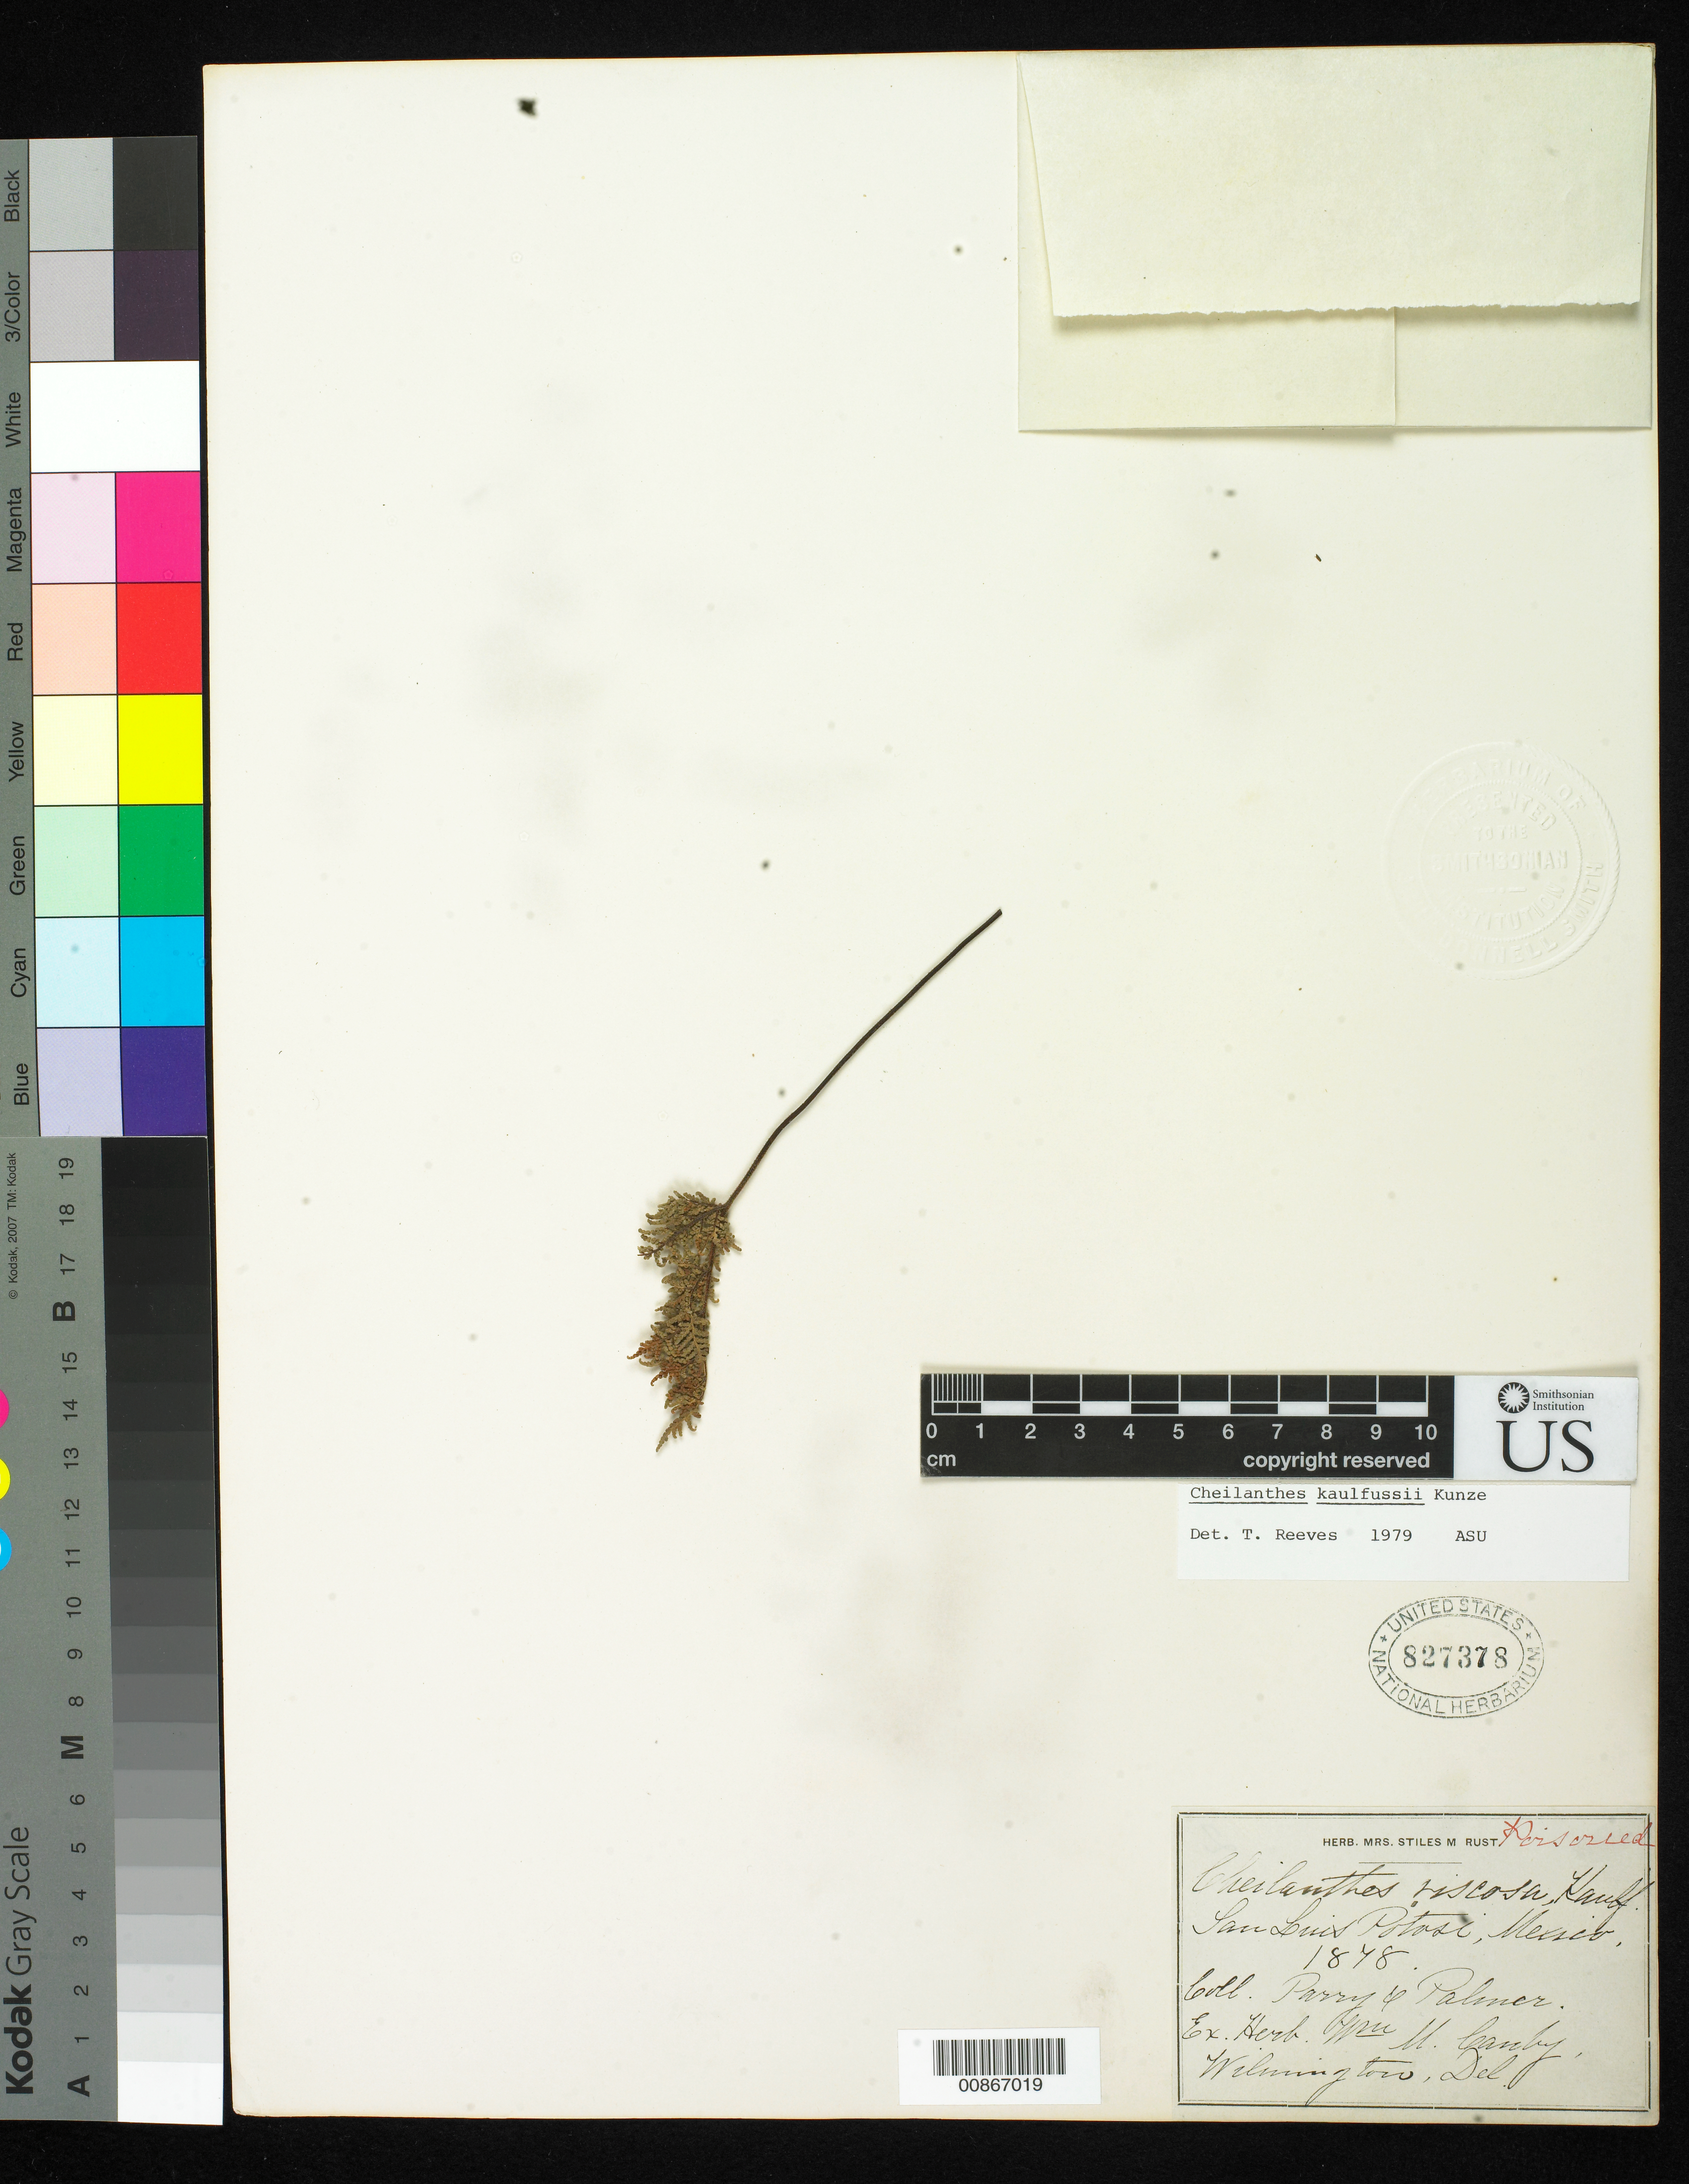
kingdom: Plantae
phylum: Tracheophyta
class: Polypodiopsida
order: Polypodiales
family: Pteridaceae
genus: Gaga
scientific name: Gaga kaulfussii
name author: (Kunze) Fay W. Li & Windham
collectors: C. C. Parry & E. Palmer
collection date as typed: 1878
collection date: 1878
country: Mexico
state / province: San Luis Potosí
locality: San Luis Potosí.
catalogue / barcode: US 827378